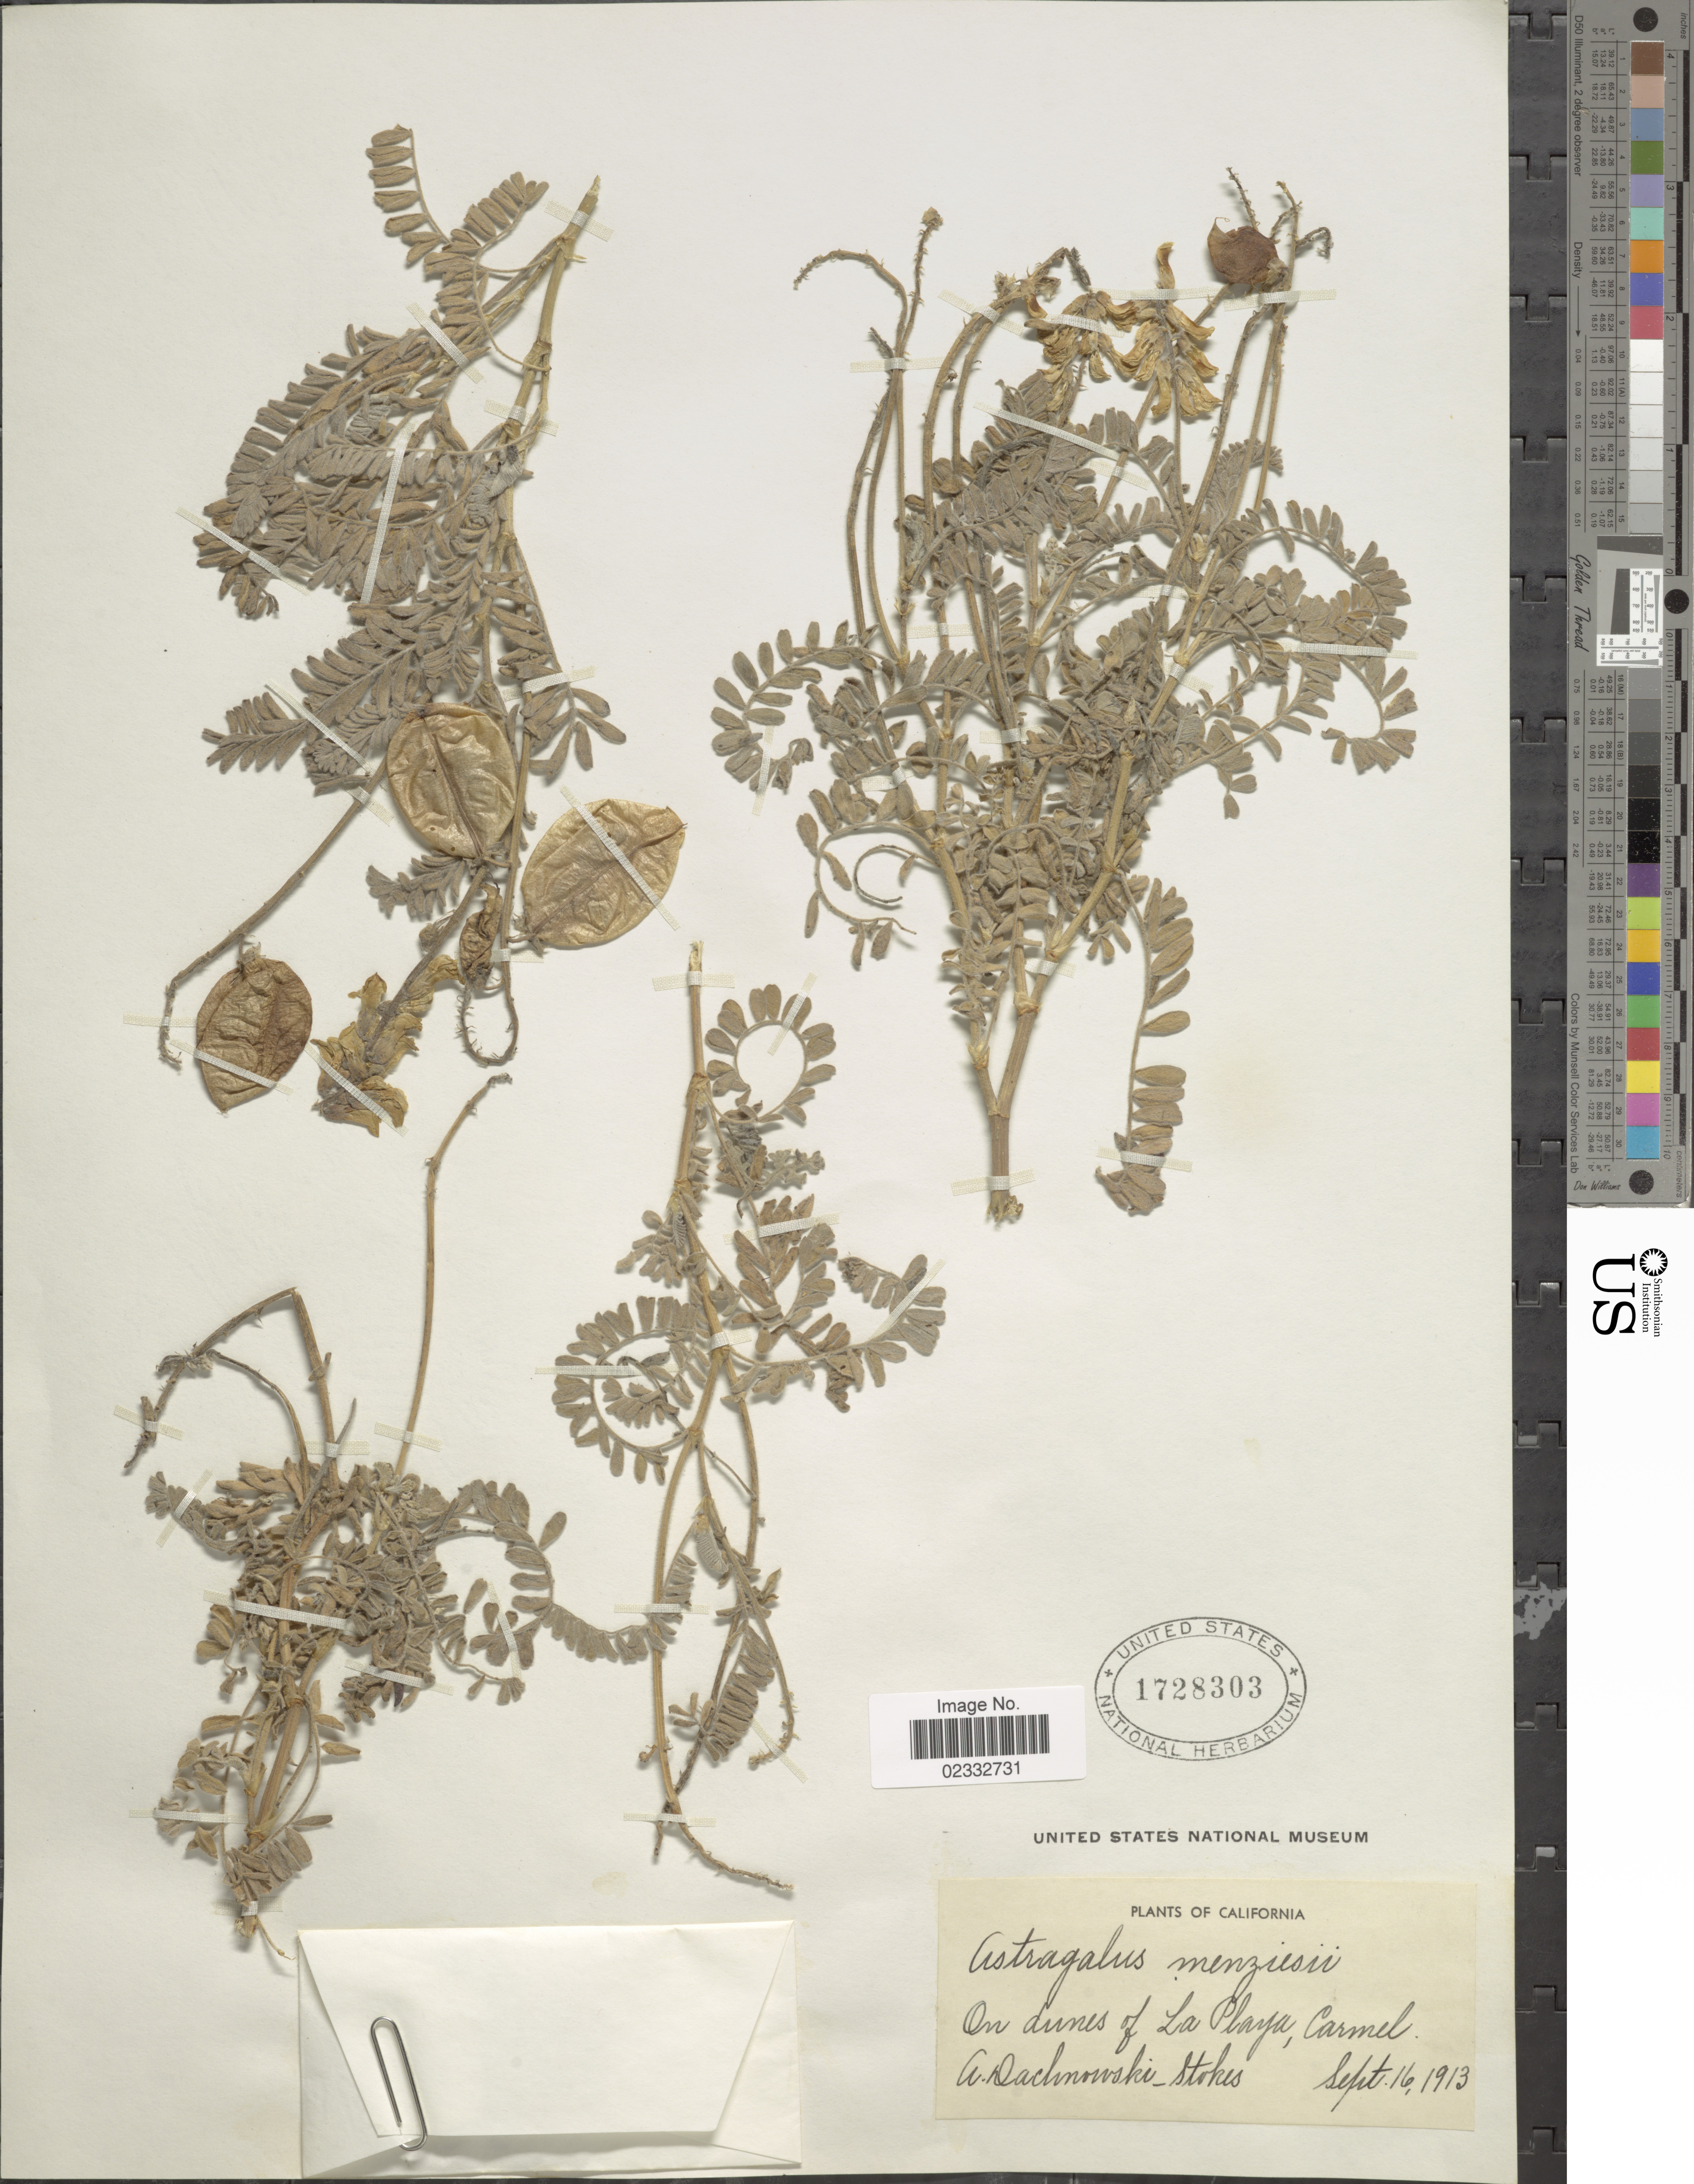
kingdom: Plantae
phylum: Tracheophyta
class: Magnoliopsida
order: Fabales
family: Fabaceae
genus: Astragalus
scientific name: Astragalus menziesii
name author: A. Gray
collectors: A. P. Dachnowski-Stokes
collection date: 1913-09-16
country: United States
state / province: California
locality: On dunes of La Playa, carmel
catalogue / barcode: US 1728303